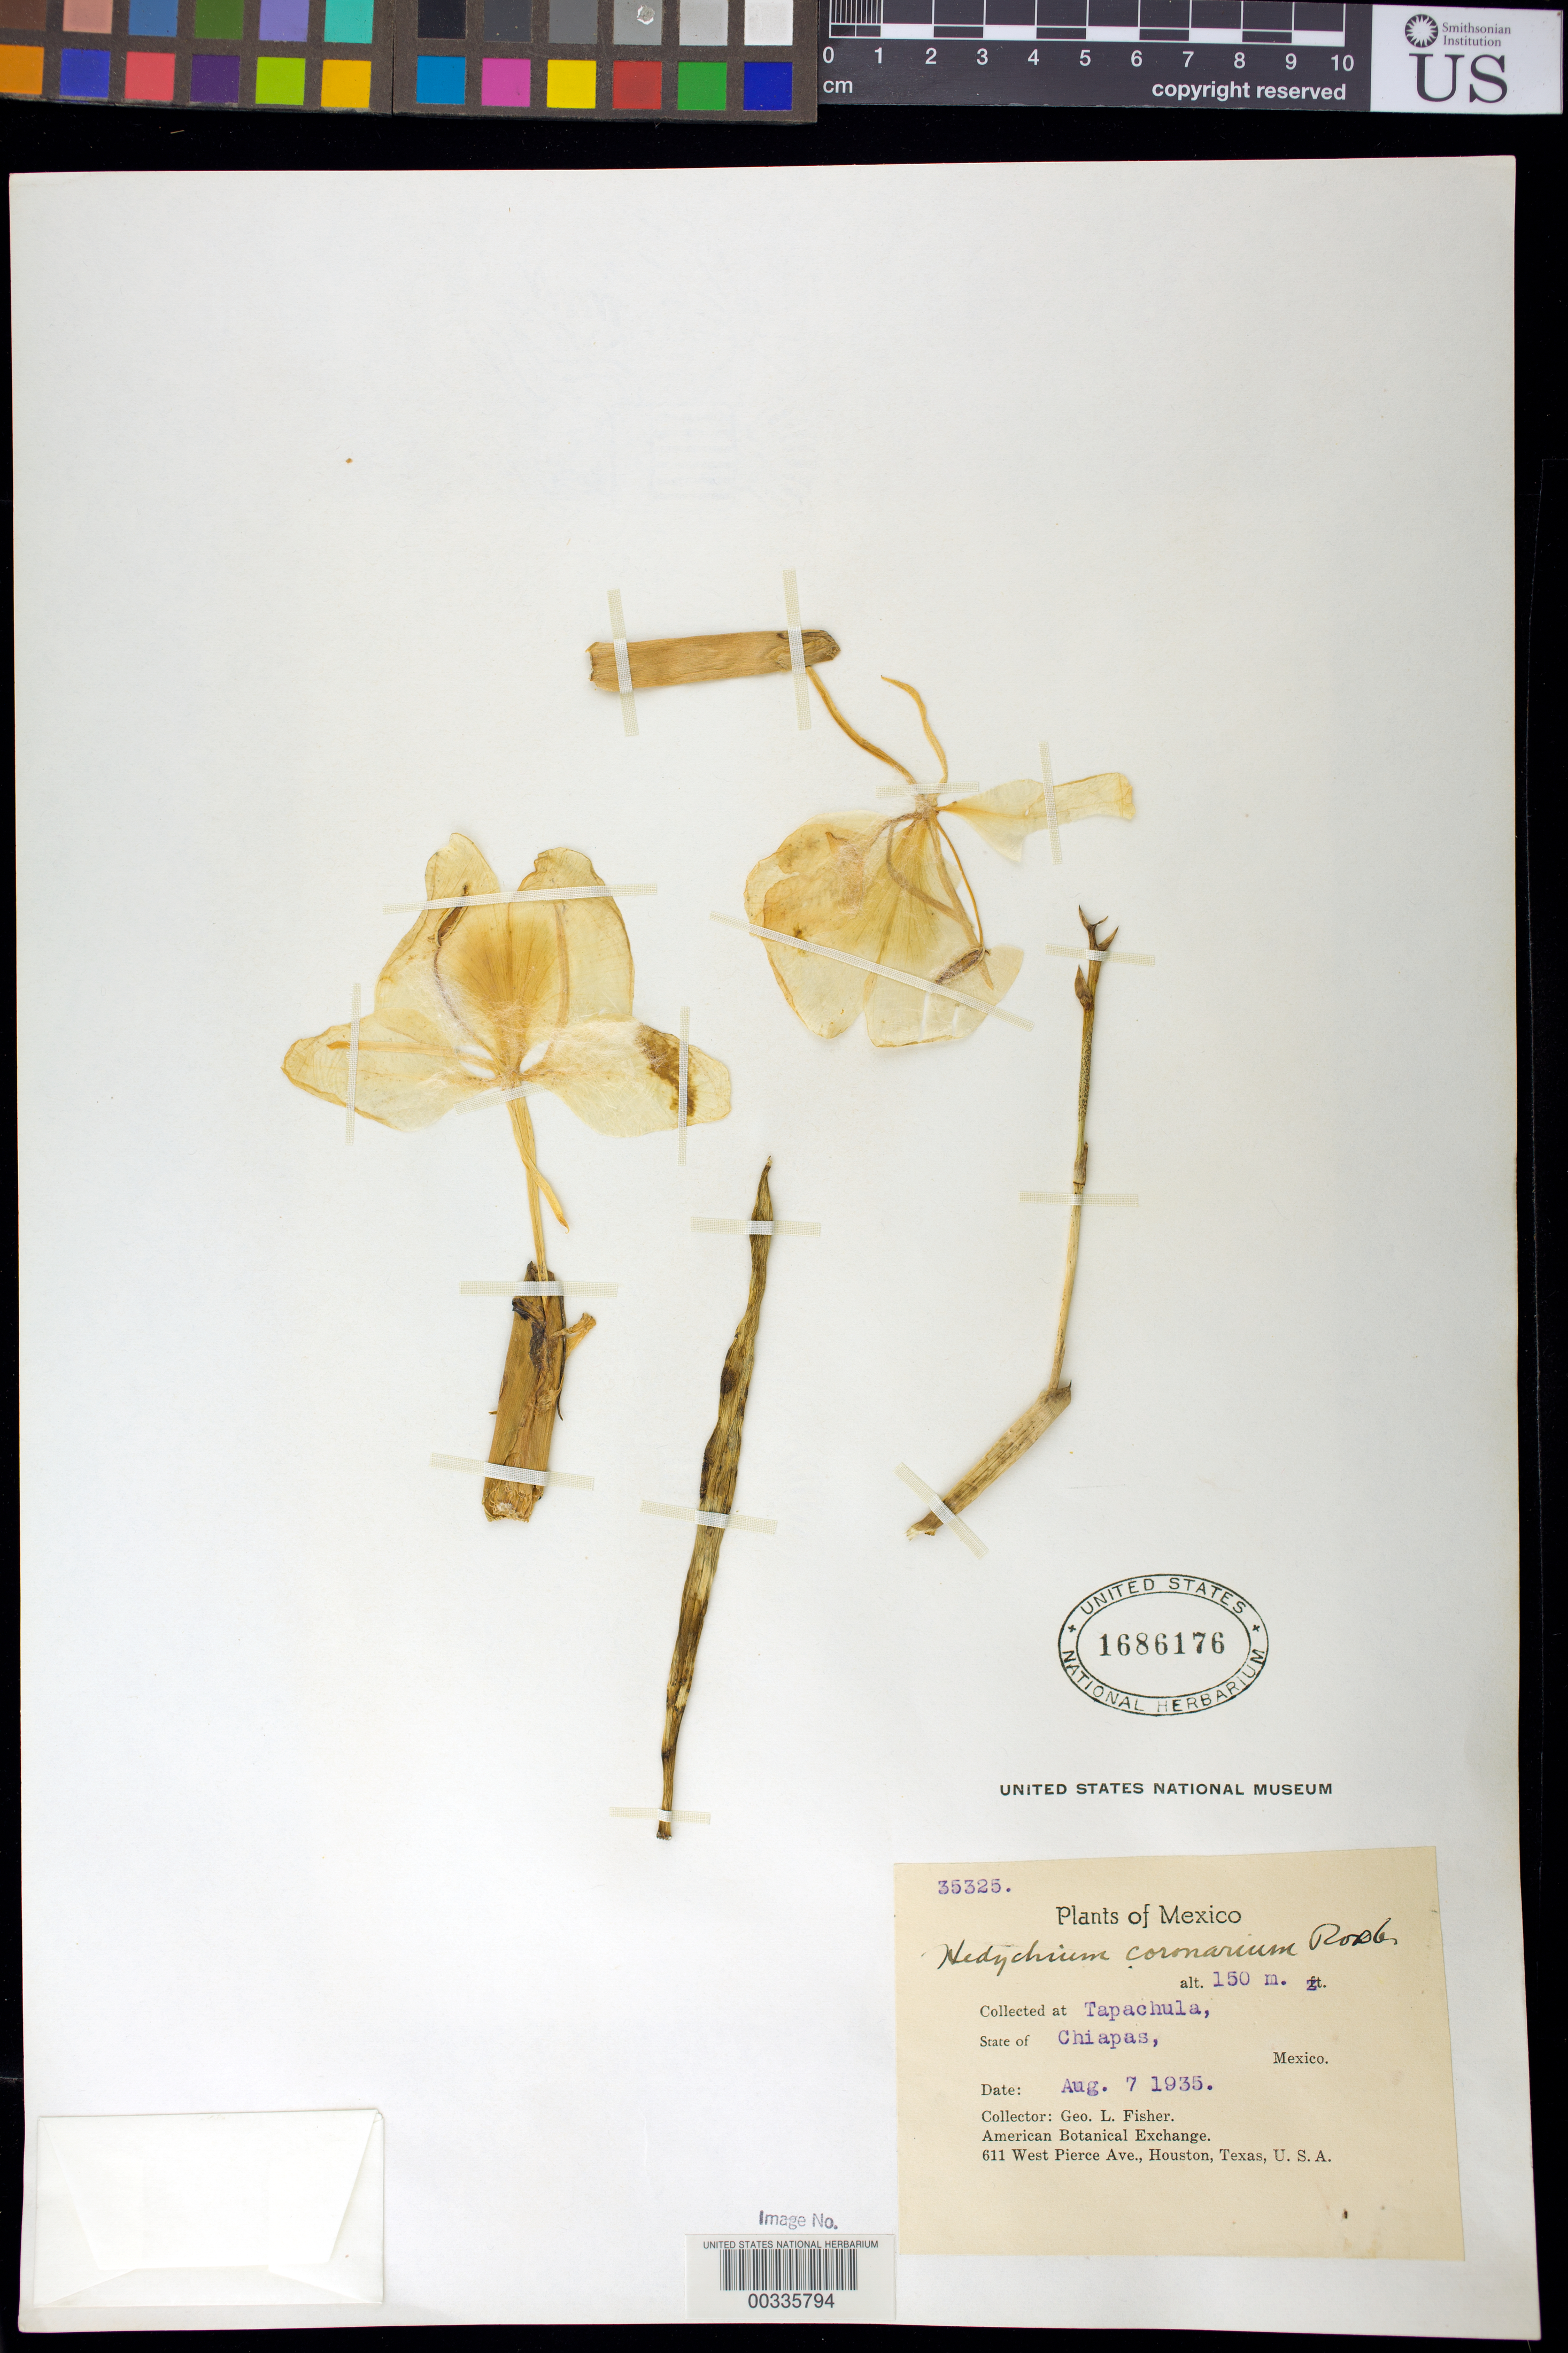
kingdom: Plantae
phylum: Tracheophyta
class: Liliopsida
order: Zingiberales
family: Zingiberaceae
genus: Hedychium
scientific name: Hedychium coronarium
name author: J. Koenig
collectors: G. L. Fisher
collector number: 35325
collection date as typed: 07 Aug 1935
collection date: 1935-08-07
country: Mexico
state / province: Chiapas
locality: Tapachula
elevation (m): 150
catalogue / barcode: US 1686176